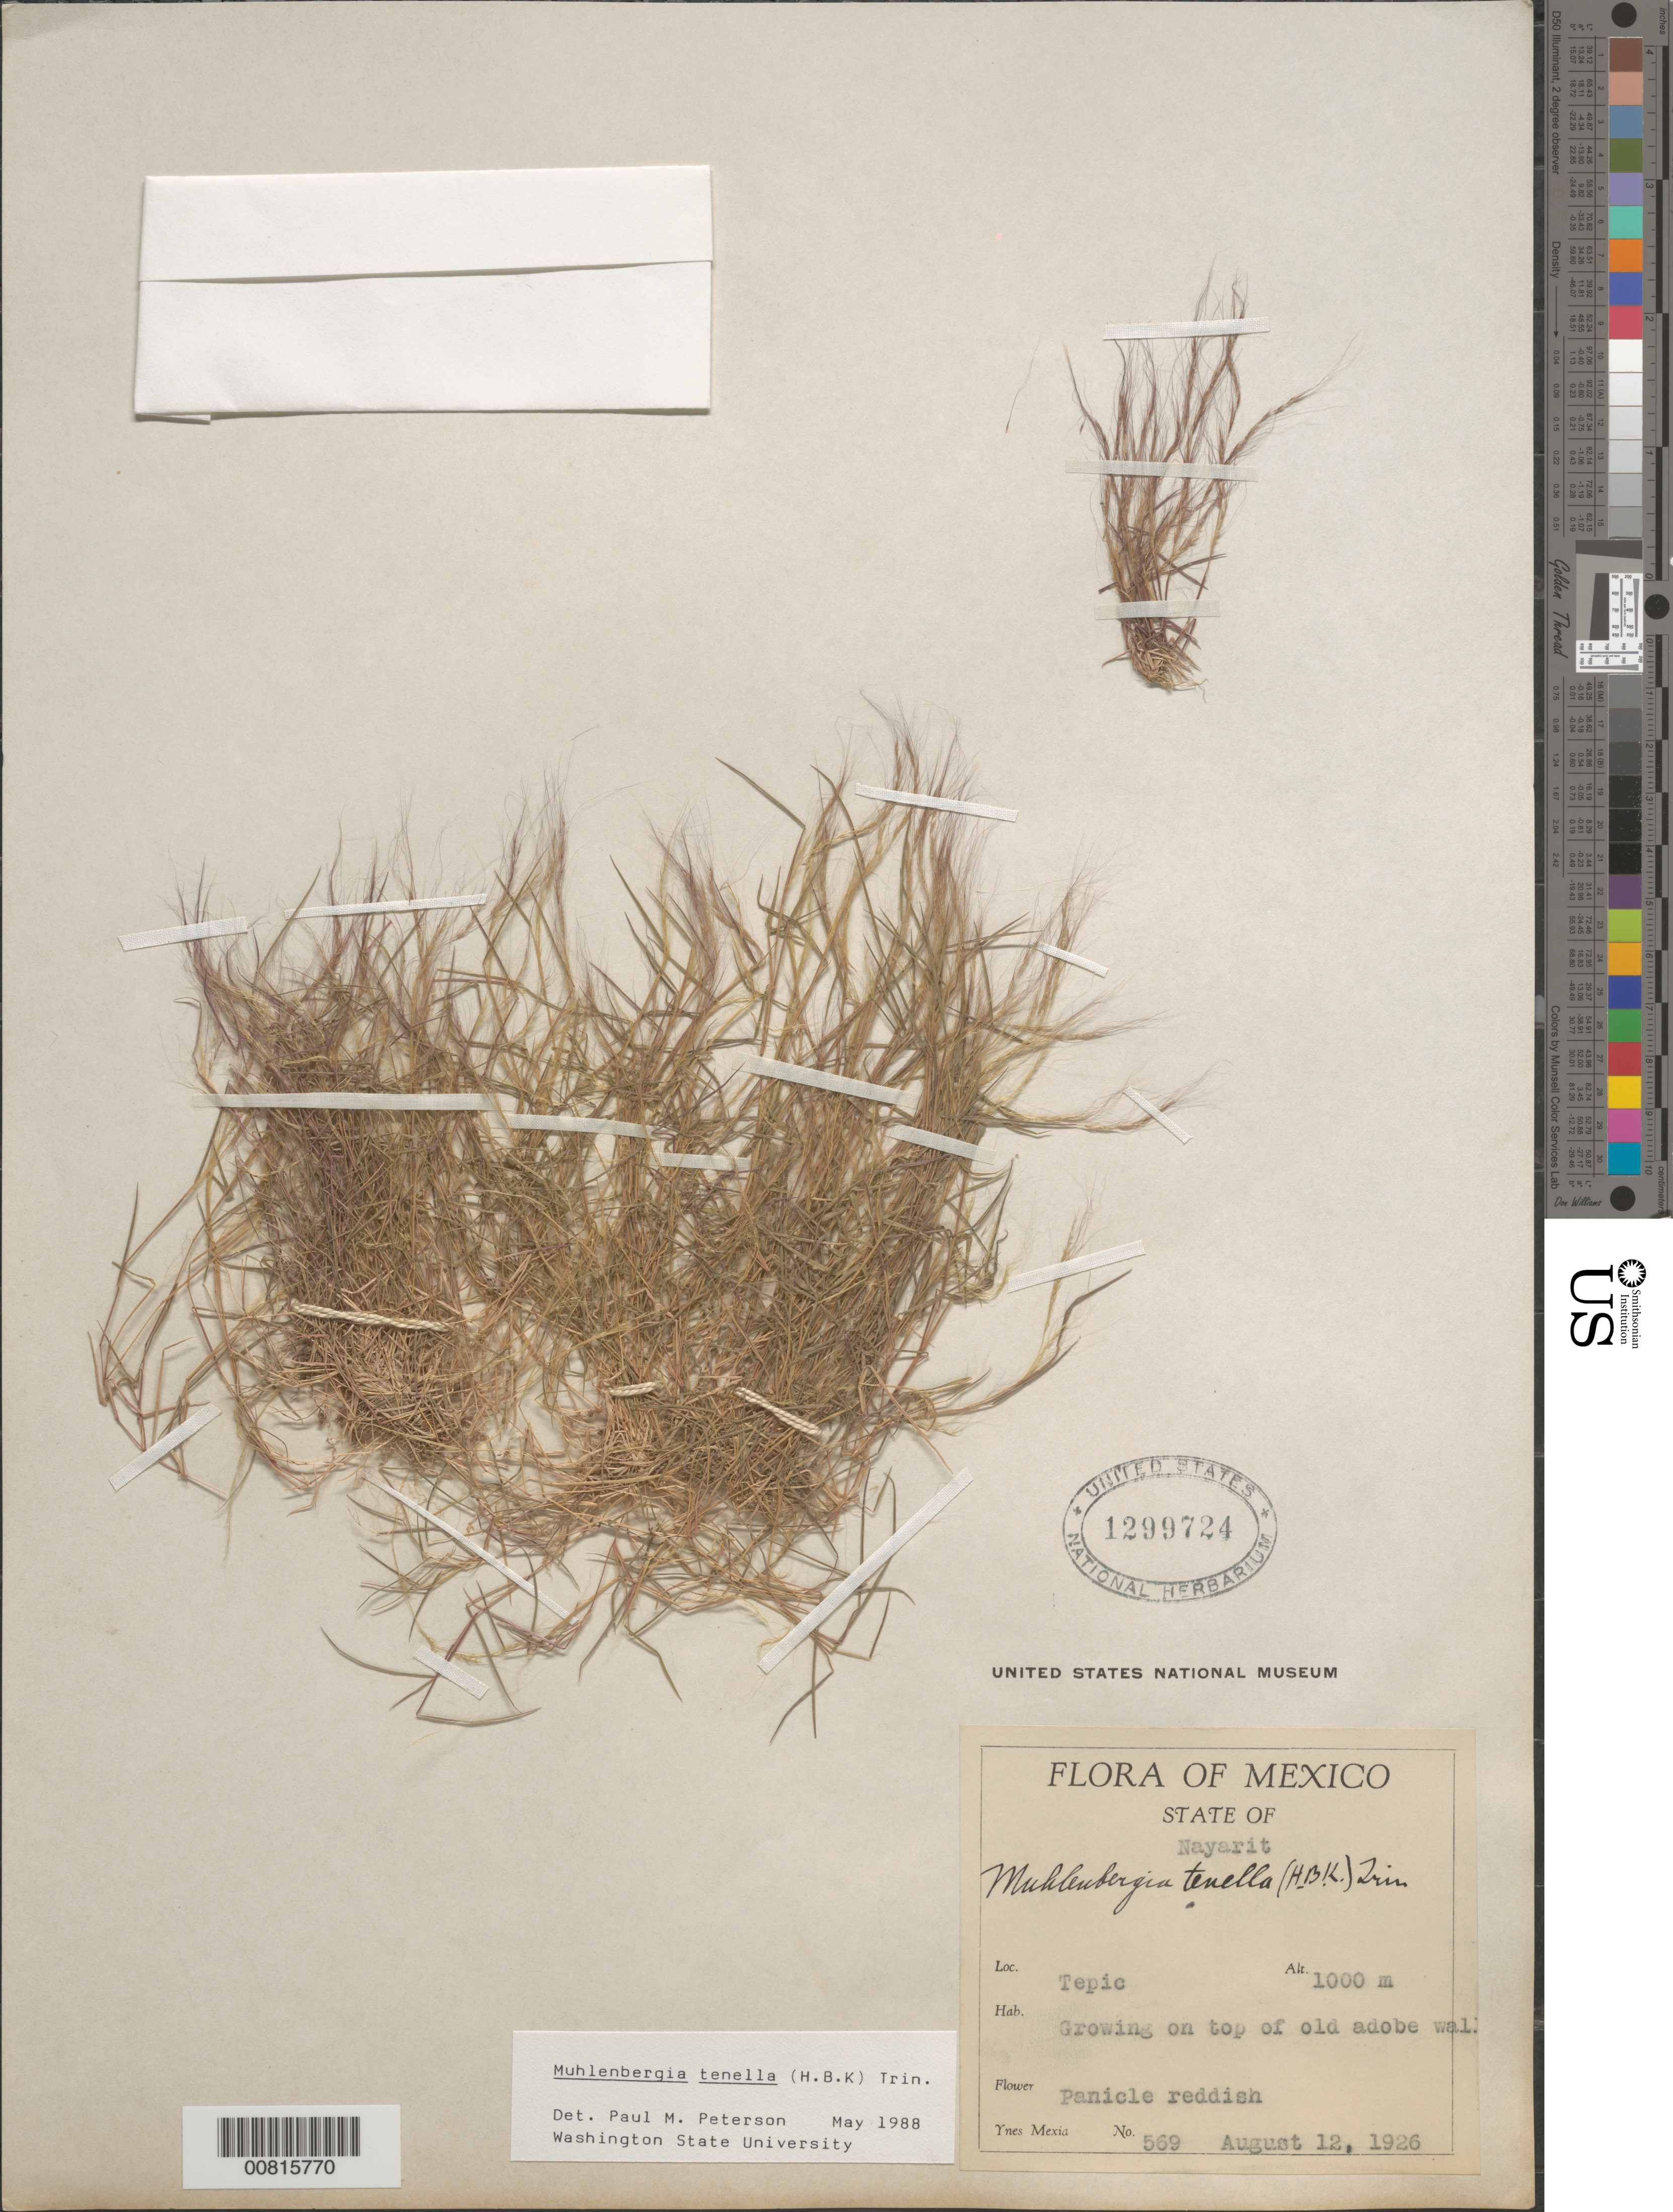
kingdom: Plantae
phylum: Tracheophyta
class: Liliopsida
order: Poales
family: Poaceae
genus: Muhlenbergia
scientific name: Muhlenbergia tenella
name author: (Kunth) Trin.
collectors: Y. Mexia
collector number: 569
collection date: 1926-08-12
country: Mexico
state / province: Nayarit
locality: Tepic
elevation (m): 1000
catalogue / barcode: US 1299724